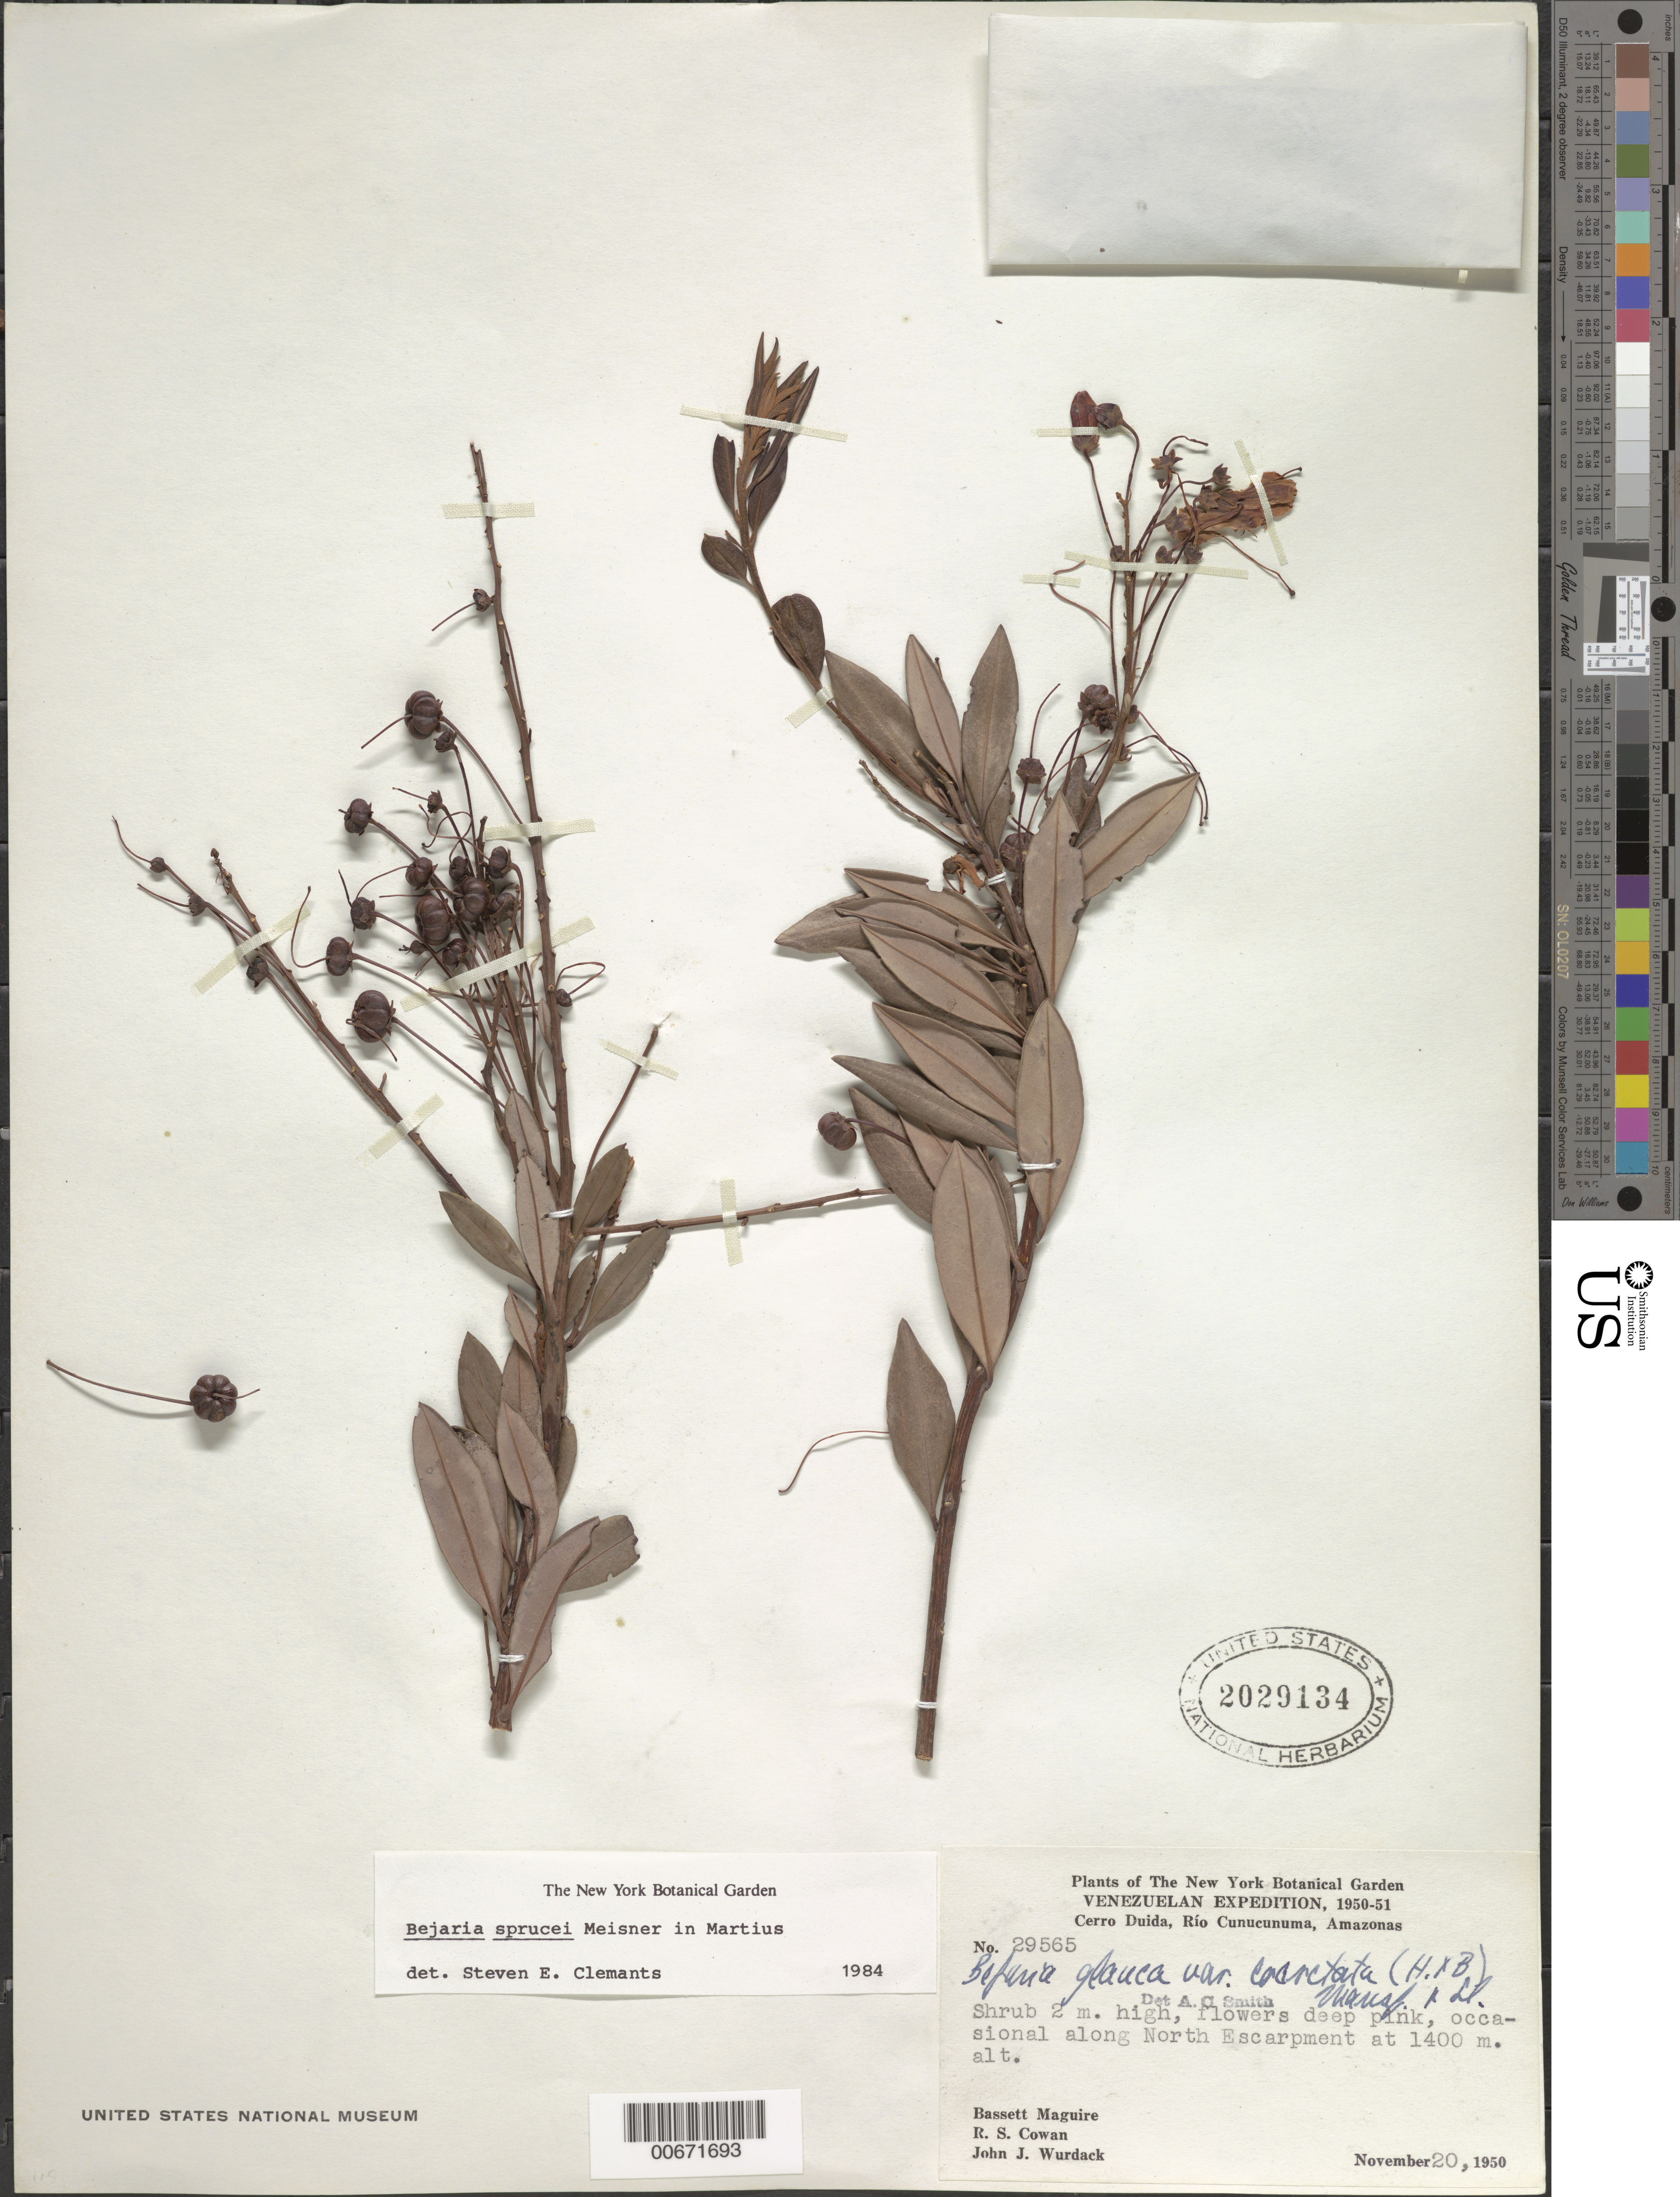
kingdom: Plantae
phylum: Tracheophyta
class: Magnoliopsida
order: Ericales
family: Ericaceae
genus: Bejaria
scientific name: Bejaria sprucei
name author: Meisn.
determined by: Luteyn, J. L.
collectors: B. Maguire, R. S. Cowan & J. J. Wurdack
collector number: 29565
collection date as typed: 20-Nov-50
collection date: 1950-11-20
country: Venezuela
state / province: Amazonas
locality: Cerro Duida, Río Cunucunuma, N escarpment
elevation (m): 1400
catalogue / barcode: US 2029134